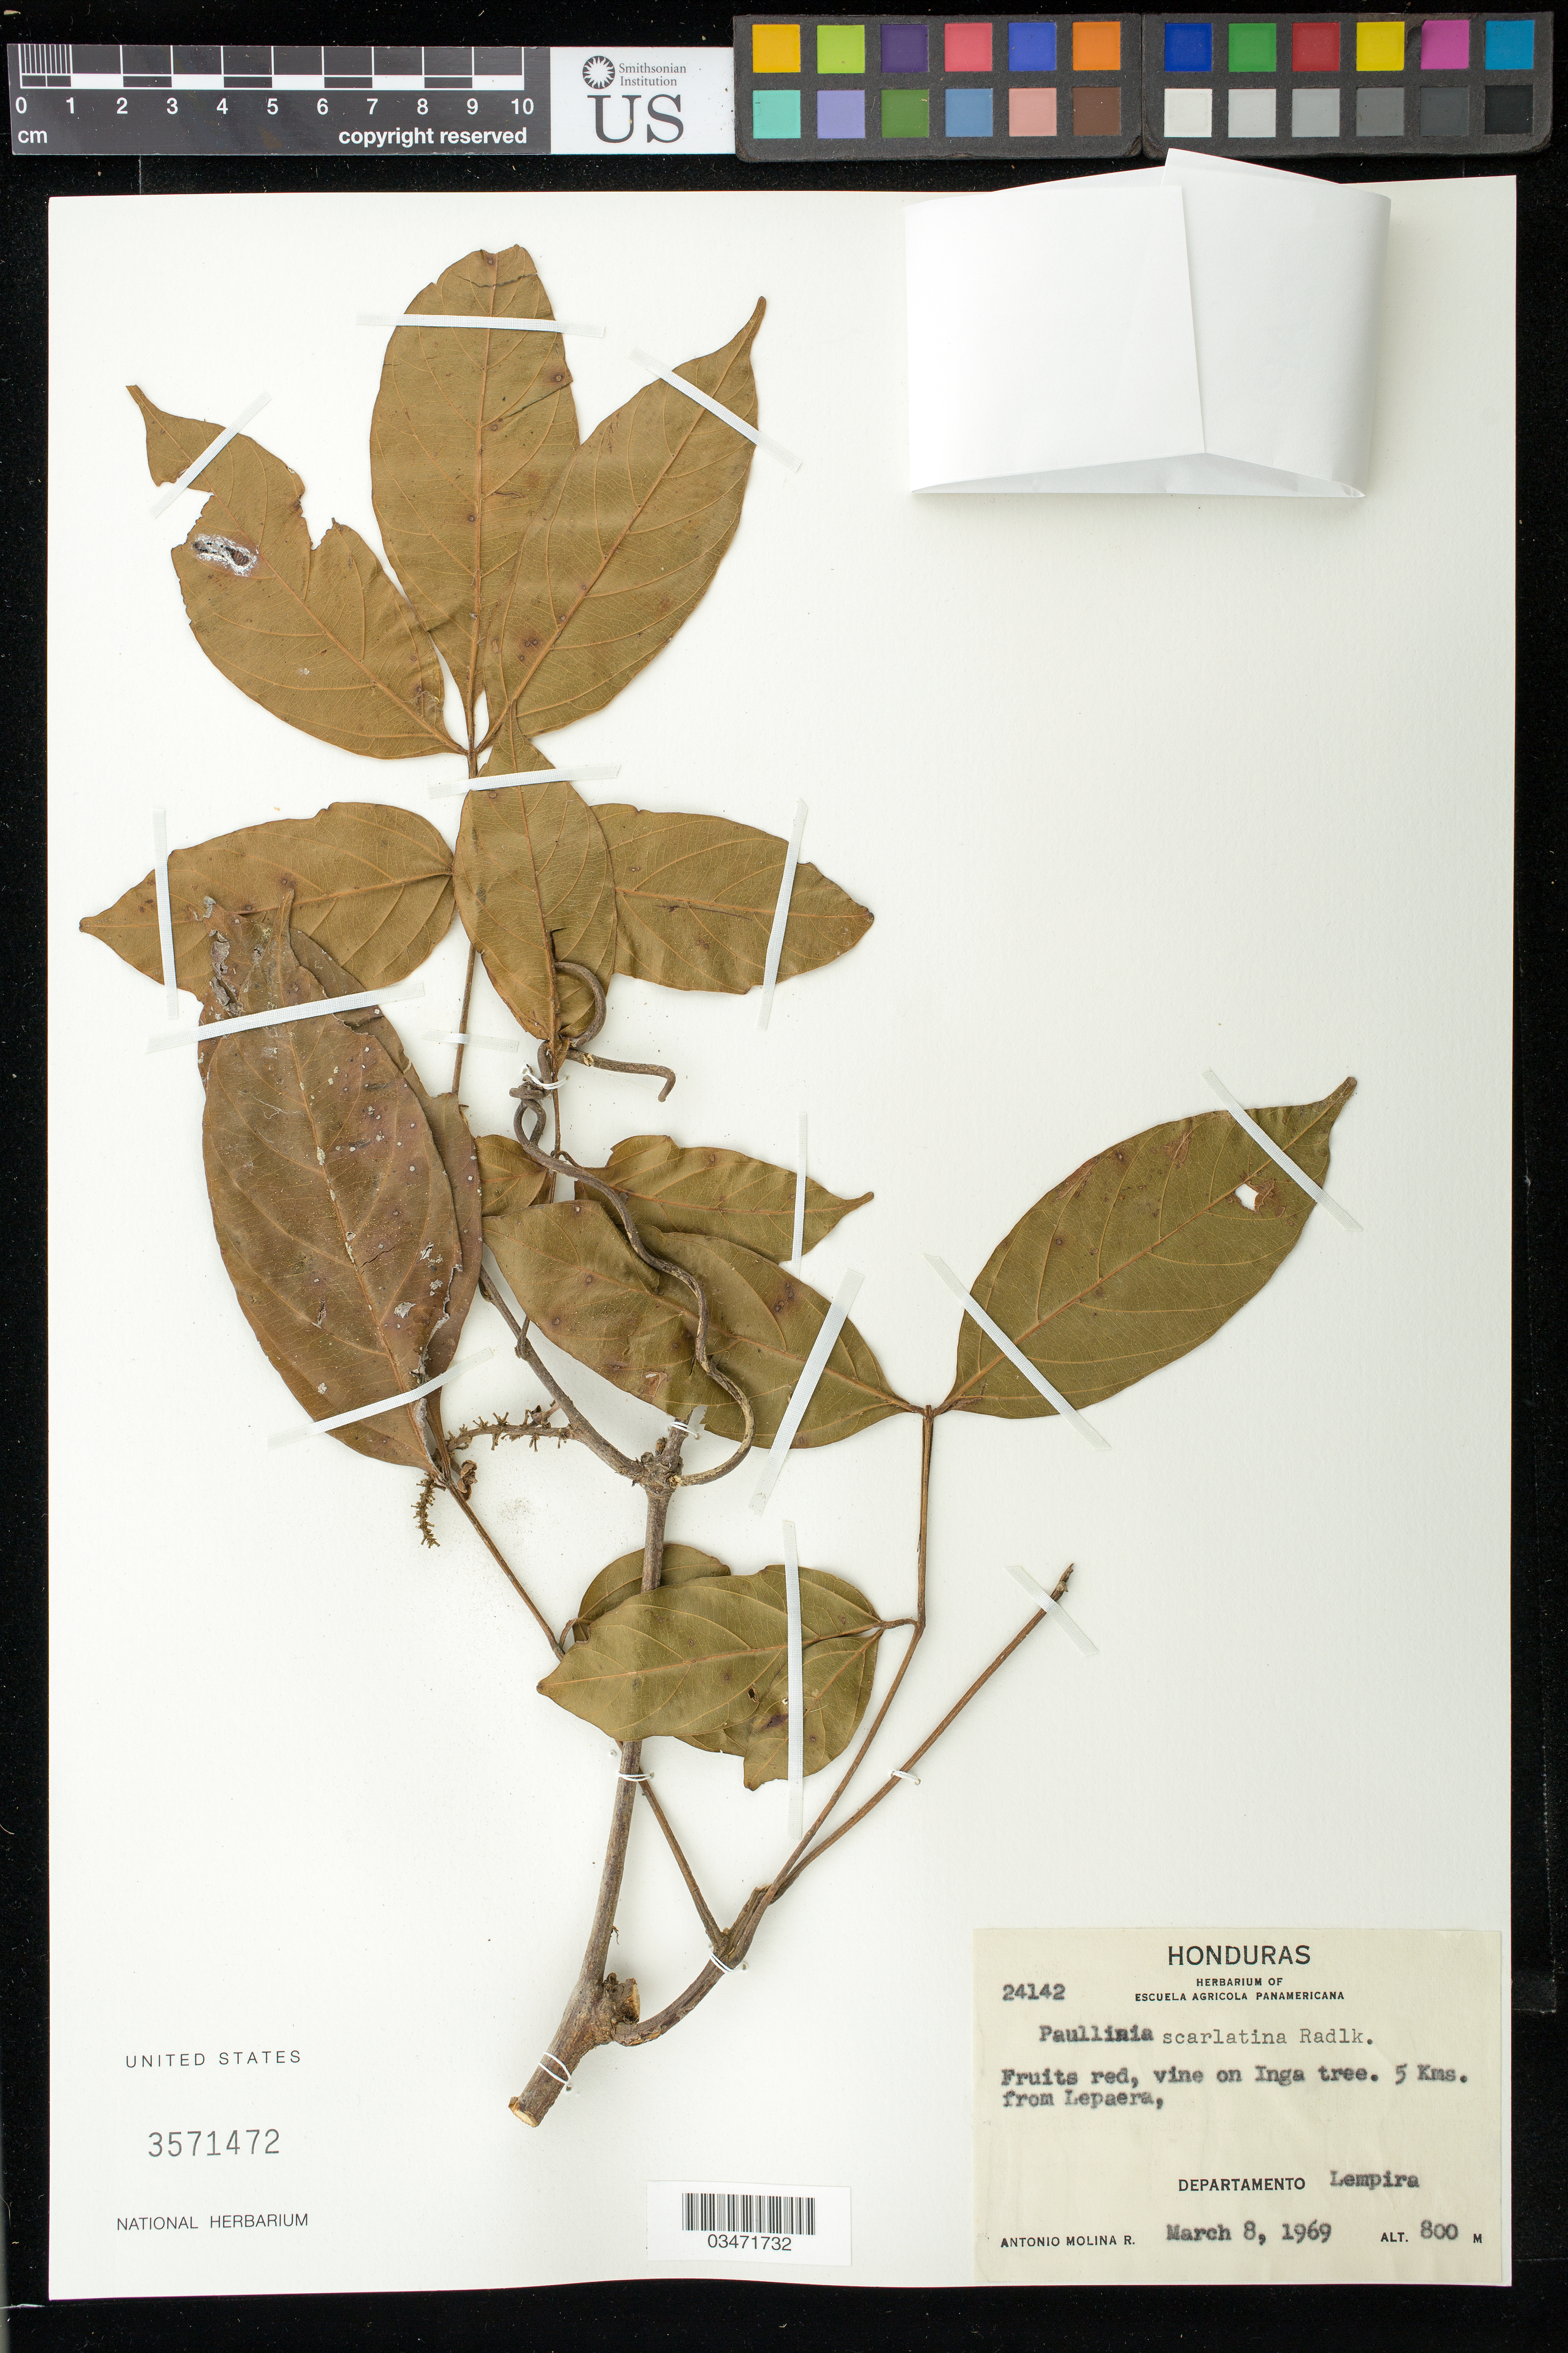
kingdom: Plantae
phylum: Tracheophyta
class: Magnoliopsida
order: Sapindales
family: Sapindaceae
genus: Paullinia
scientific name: Paullinia costata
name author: Schltdl. & Cham.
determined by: Acevedo-Rodriguez, P., (US), Smithsonian Institution - National Museum of Natural History (UNITED STATES)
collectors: A. Molina R.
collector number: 24142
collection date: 1969-03-08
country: Honduras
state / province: Lempira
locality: Lepaera, 5 km drom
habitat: On Inga tree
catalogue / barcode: US 3571472